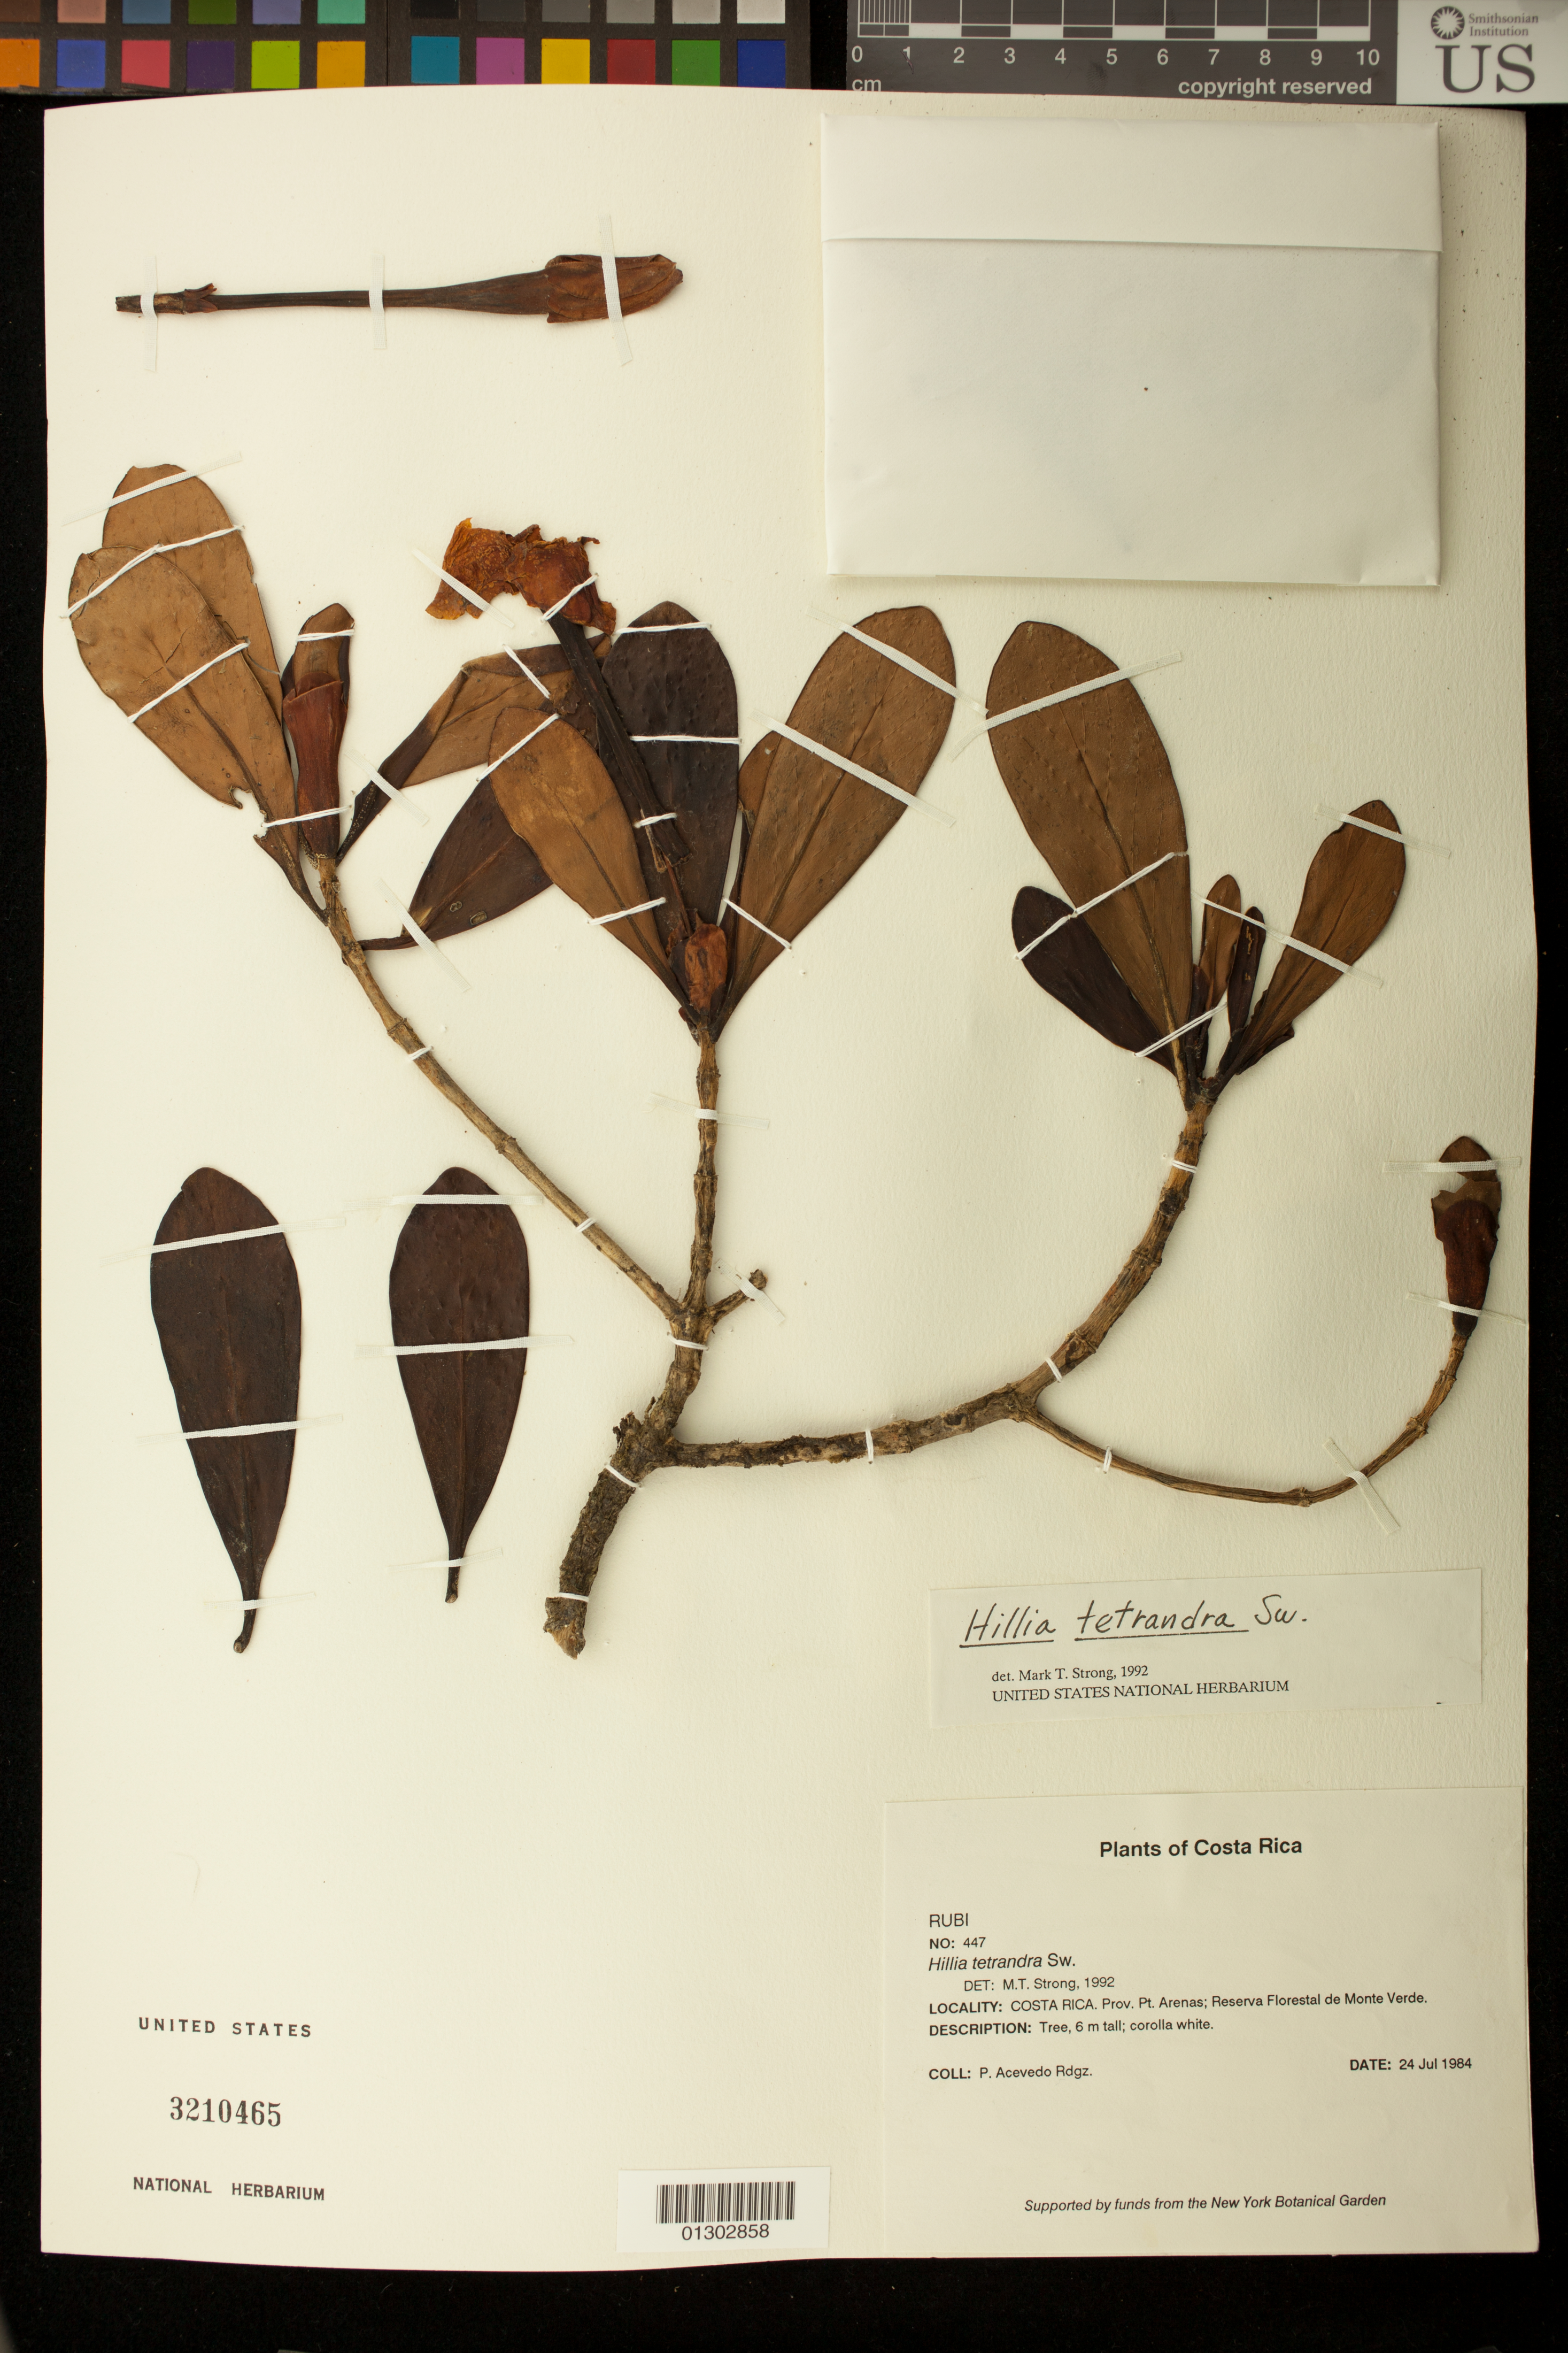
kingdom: Plantae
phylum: Tracheophyta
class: Magnoliopsida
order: Gentianales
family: Rubiaceae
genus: Hillia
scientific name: Hillia tetrandra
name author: Sw.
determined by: Strong, M. T., (US), Smithsonian Institution - National Museum of Natural History (UNITED STATES)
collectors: P. Acevedo-Rodr.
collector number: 447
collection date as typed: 24 Jul 1984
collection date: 1984-07-24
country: Costa Rica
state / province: Puntarenas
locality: Prov. Pt. Arenas; Monte Verde, Reserva Forestal.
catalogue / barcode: US 3210465